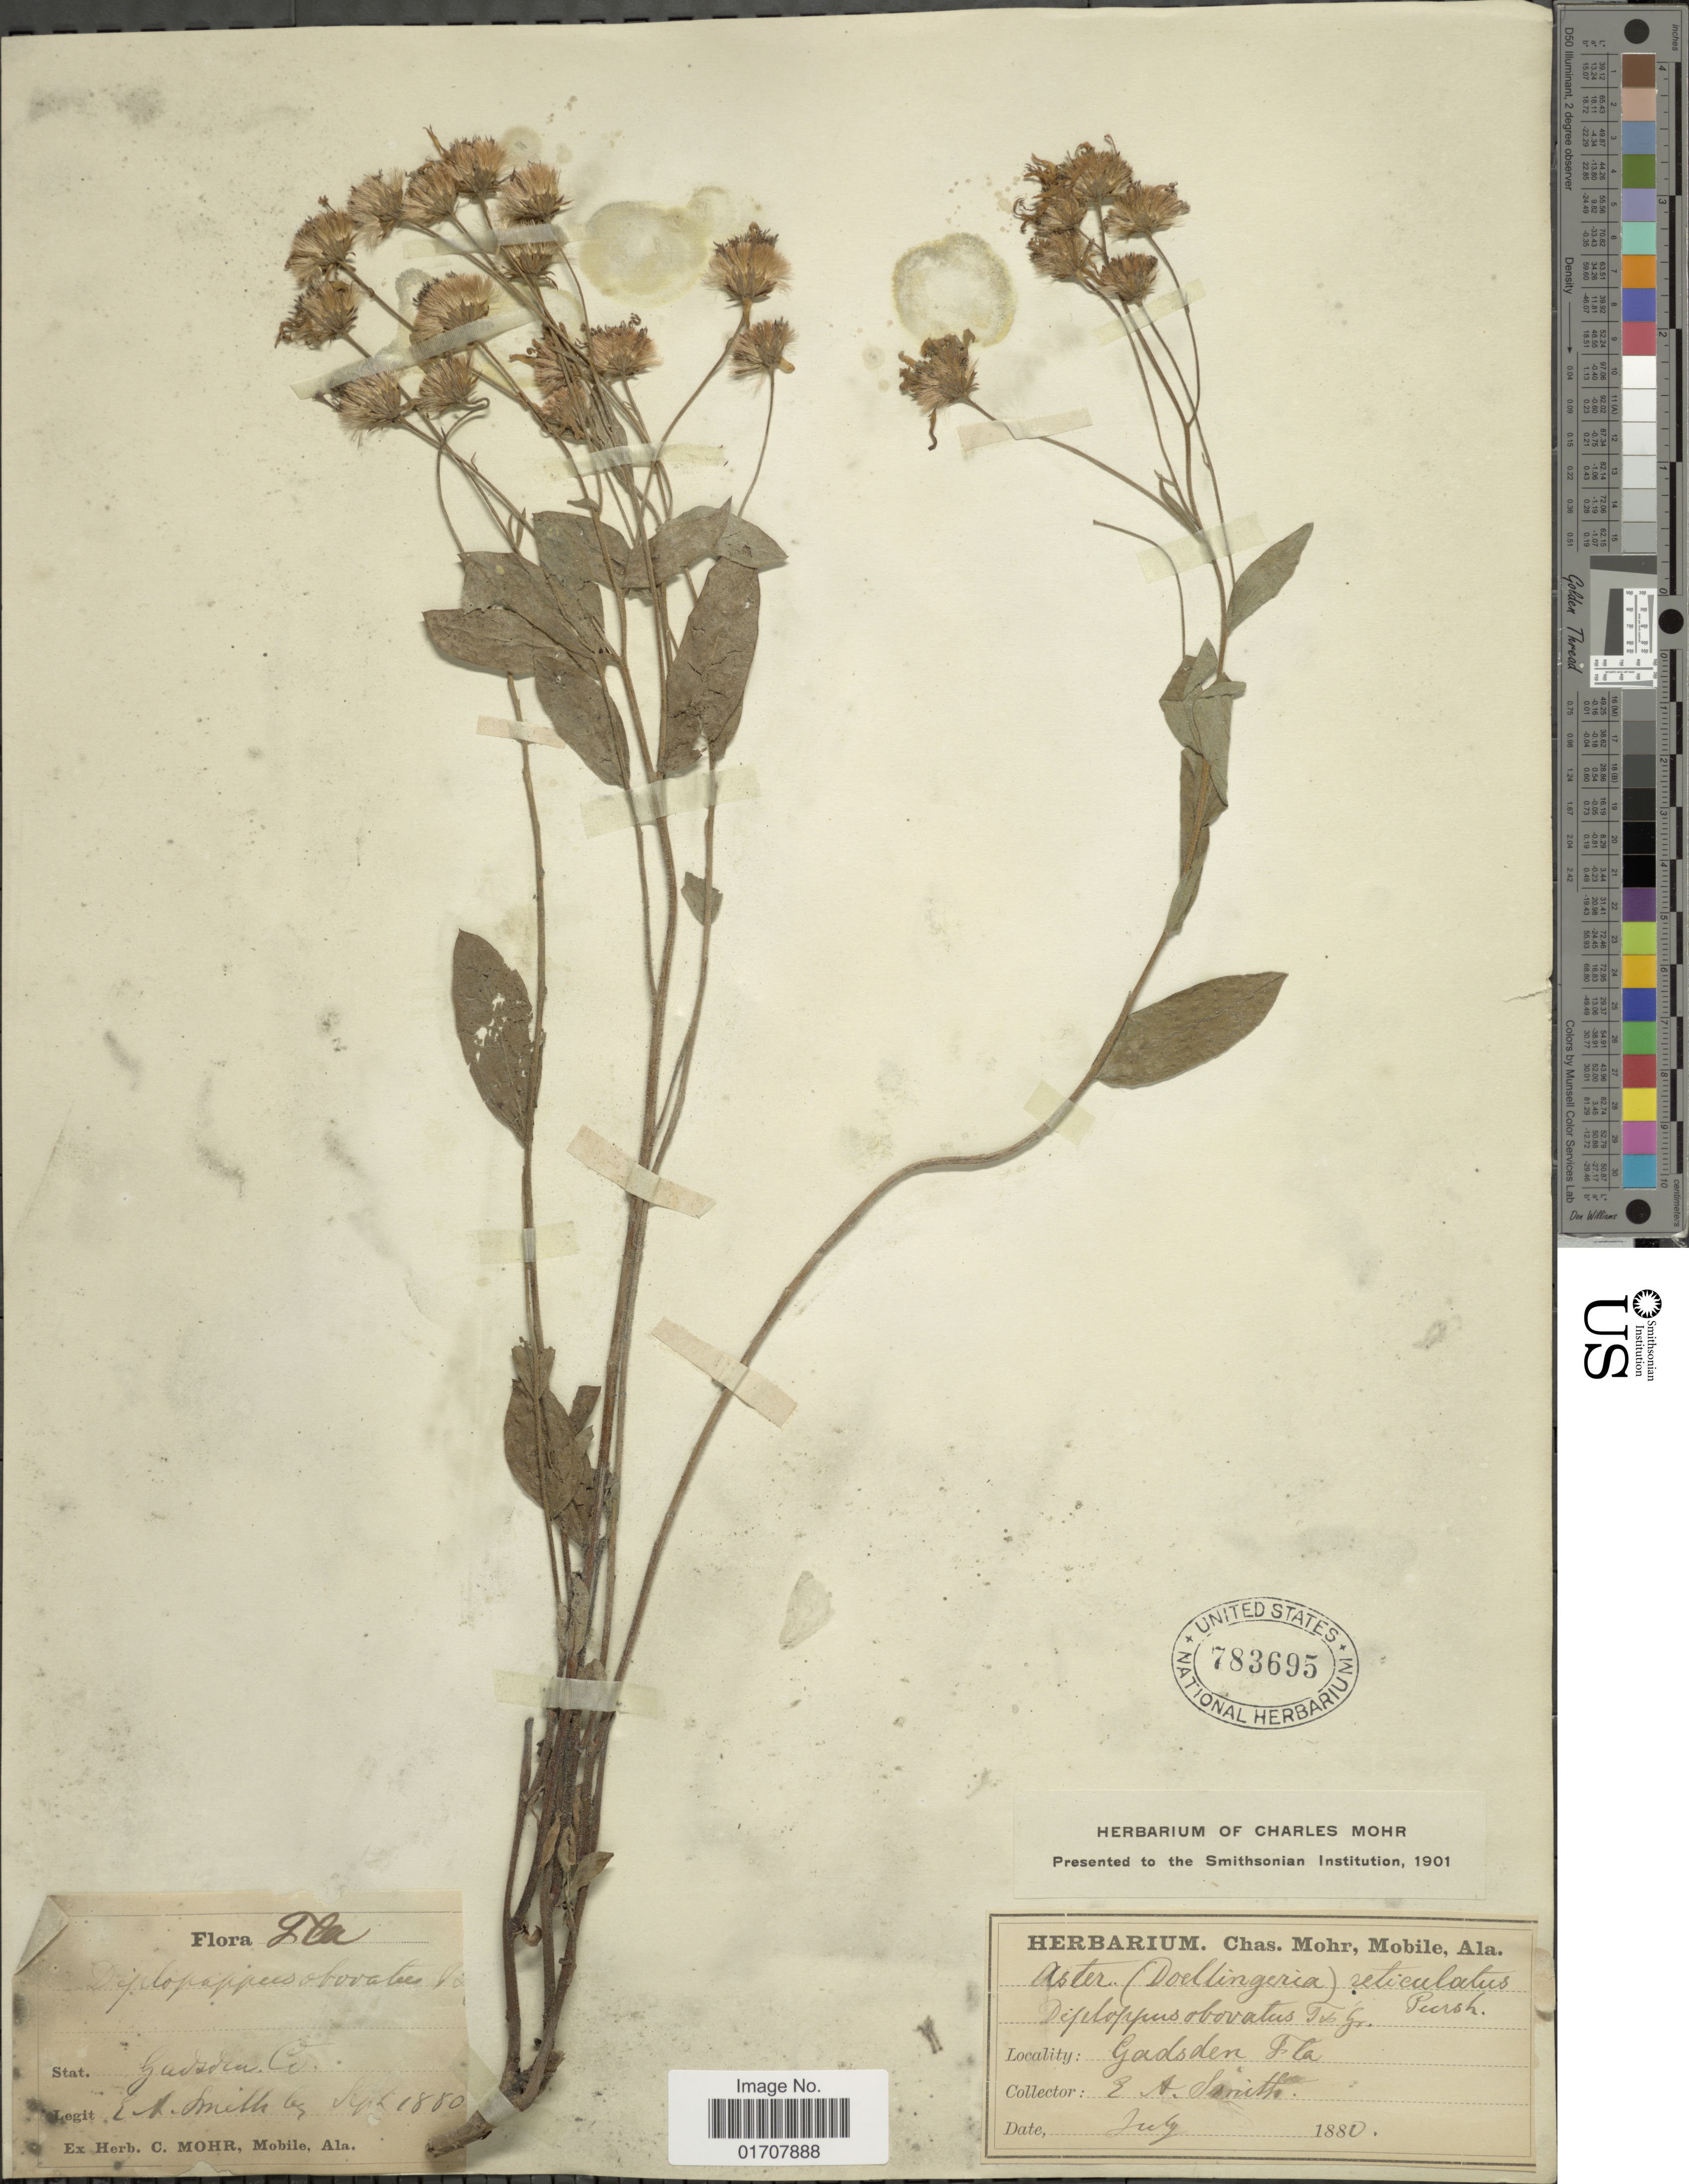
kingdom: Plantae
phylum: Tracheophyta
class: Magnoliopsida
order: Asterales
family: Asteraceae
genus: Oclemena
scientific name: Oclemena reticulata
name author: (Pursh) G.L. Nesom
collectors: C. E. Smith Jr.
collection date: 1880-07/1880-09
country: United States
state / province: Florida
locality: Gadsden Co.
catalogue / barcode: US 783695